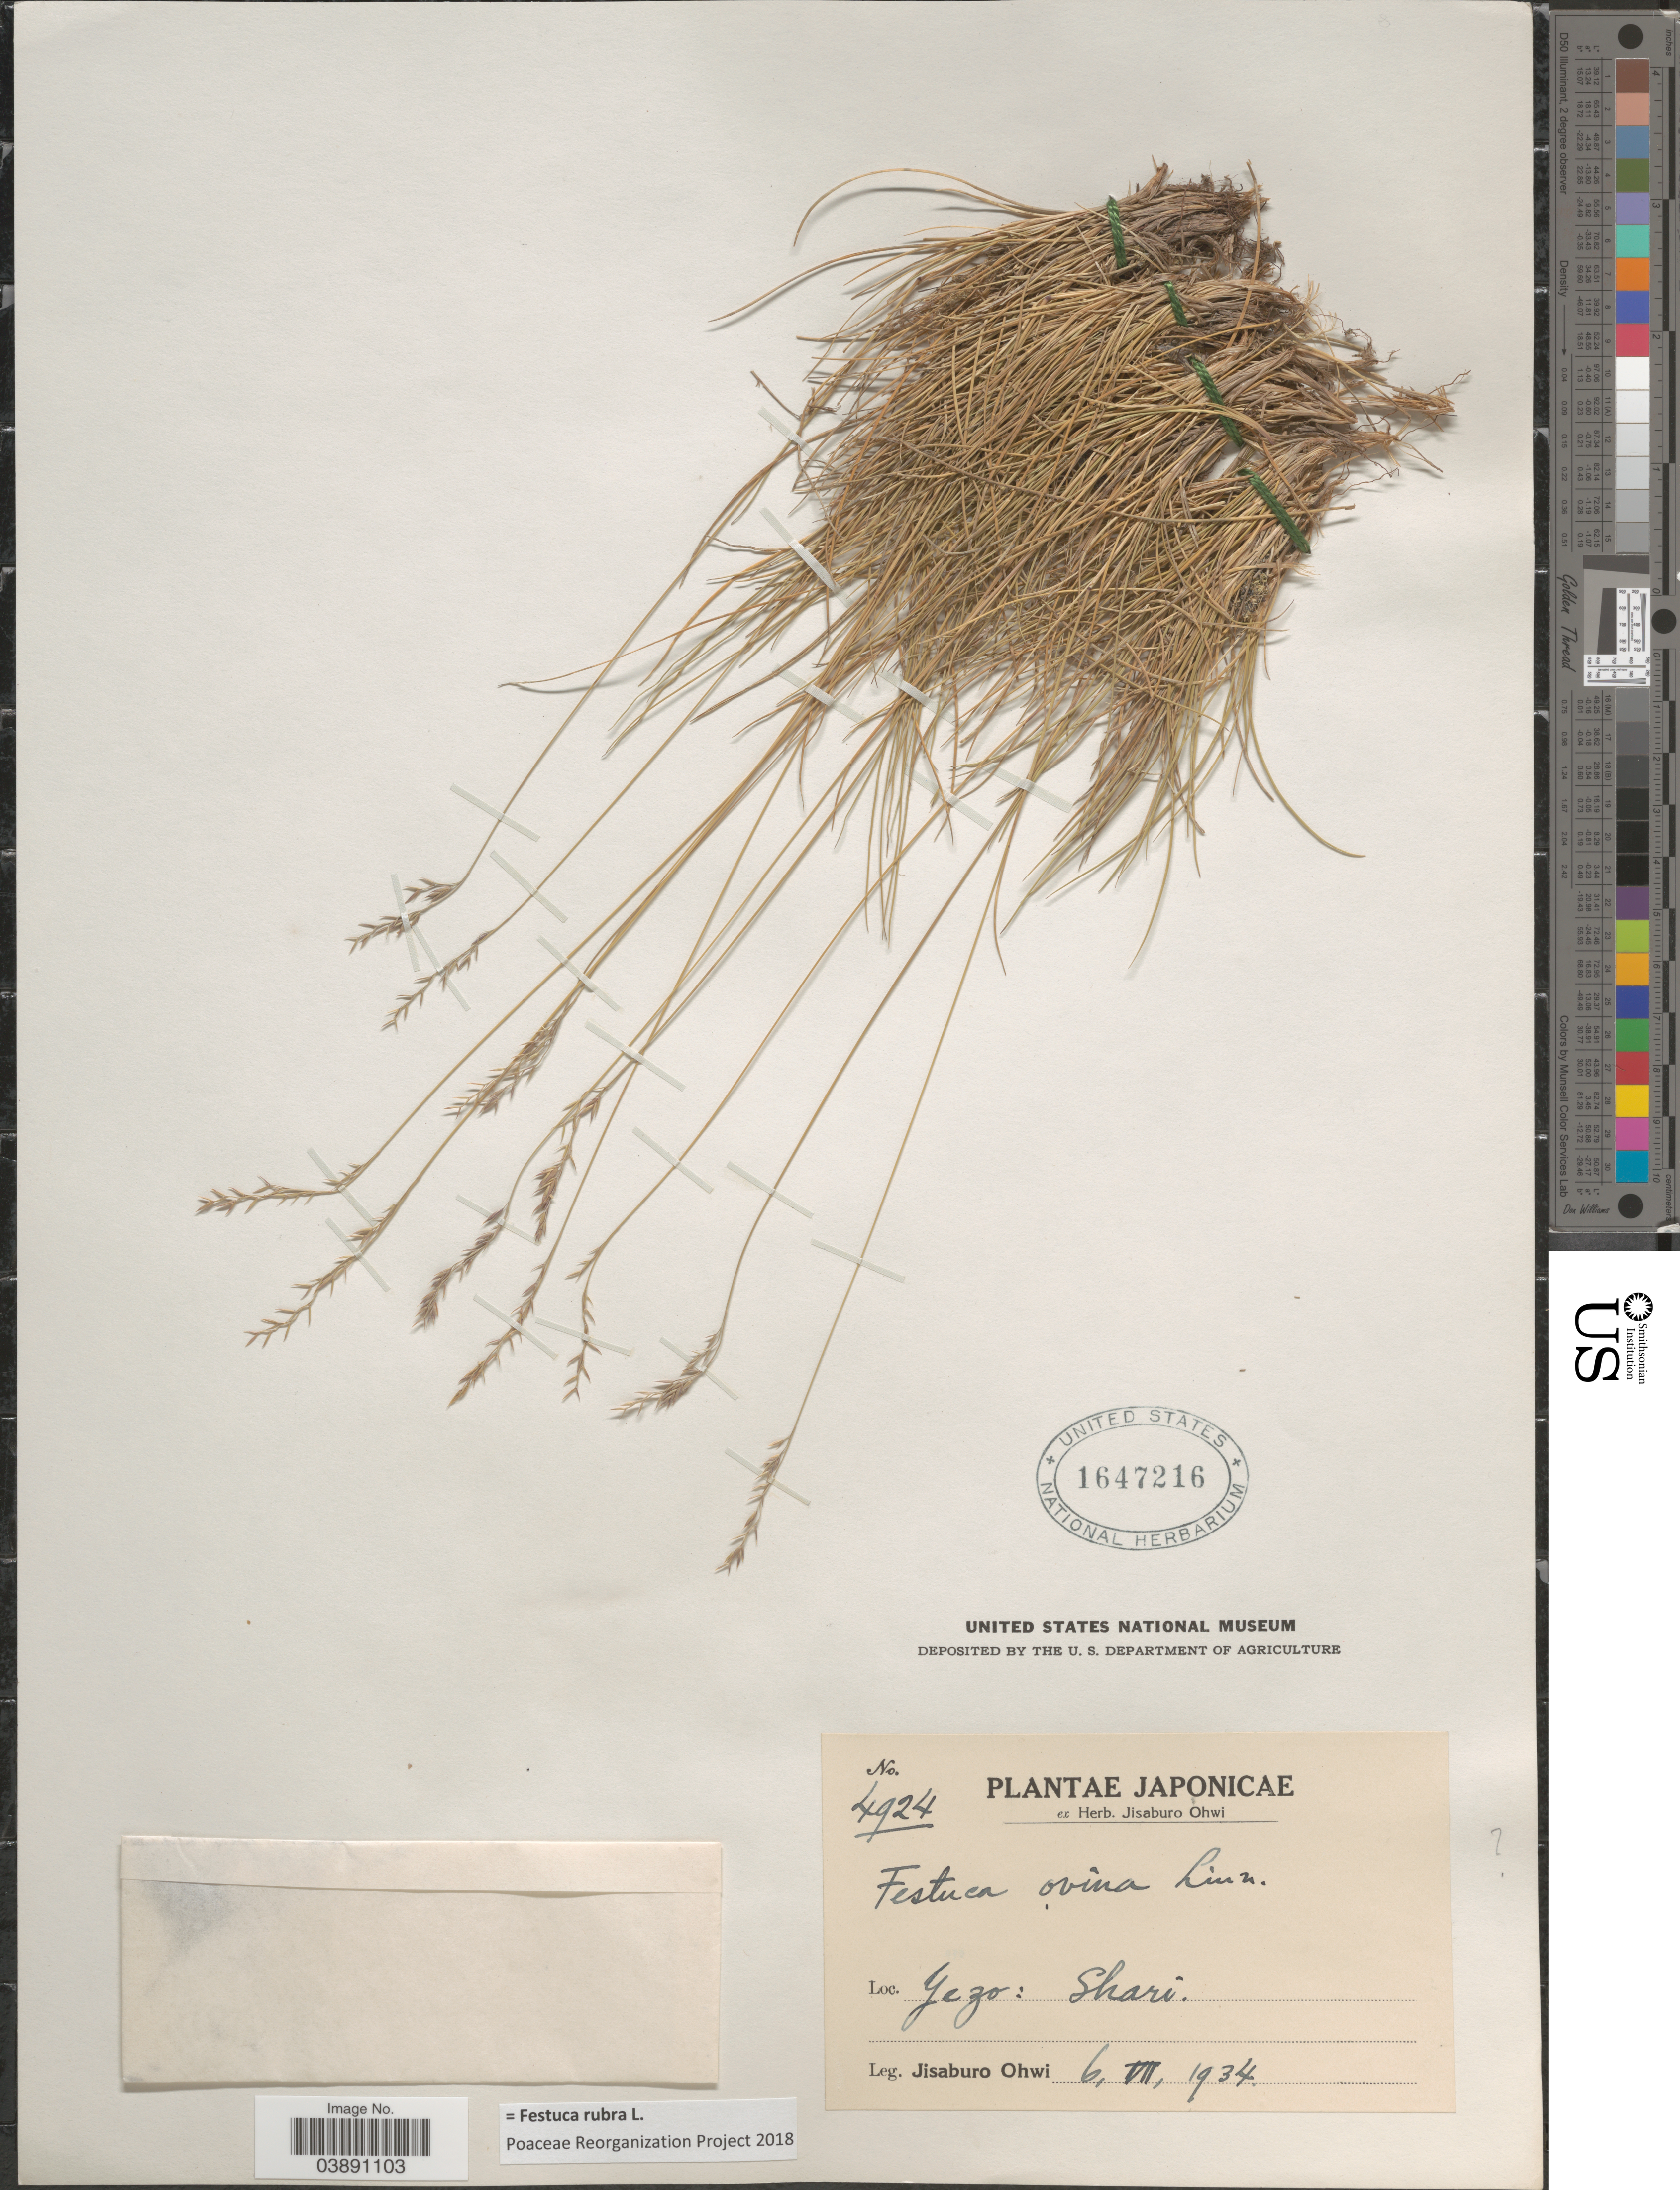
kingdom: Plantae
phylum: Tracheophyta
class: Liliopsida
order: Poales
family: Poaceae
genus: Festuca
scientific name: Festuca rubra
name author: L.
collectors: J. Ohwi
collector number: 4924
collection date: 1934-07-06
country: Japan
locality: Yezo: Shari.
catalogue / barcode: US 1647216